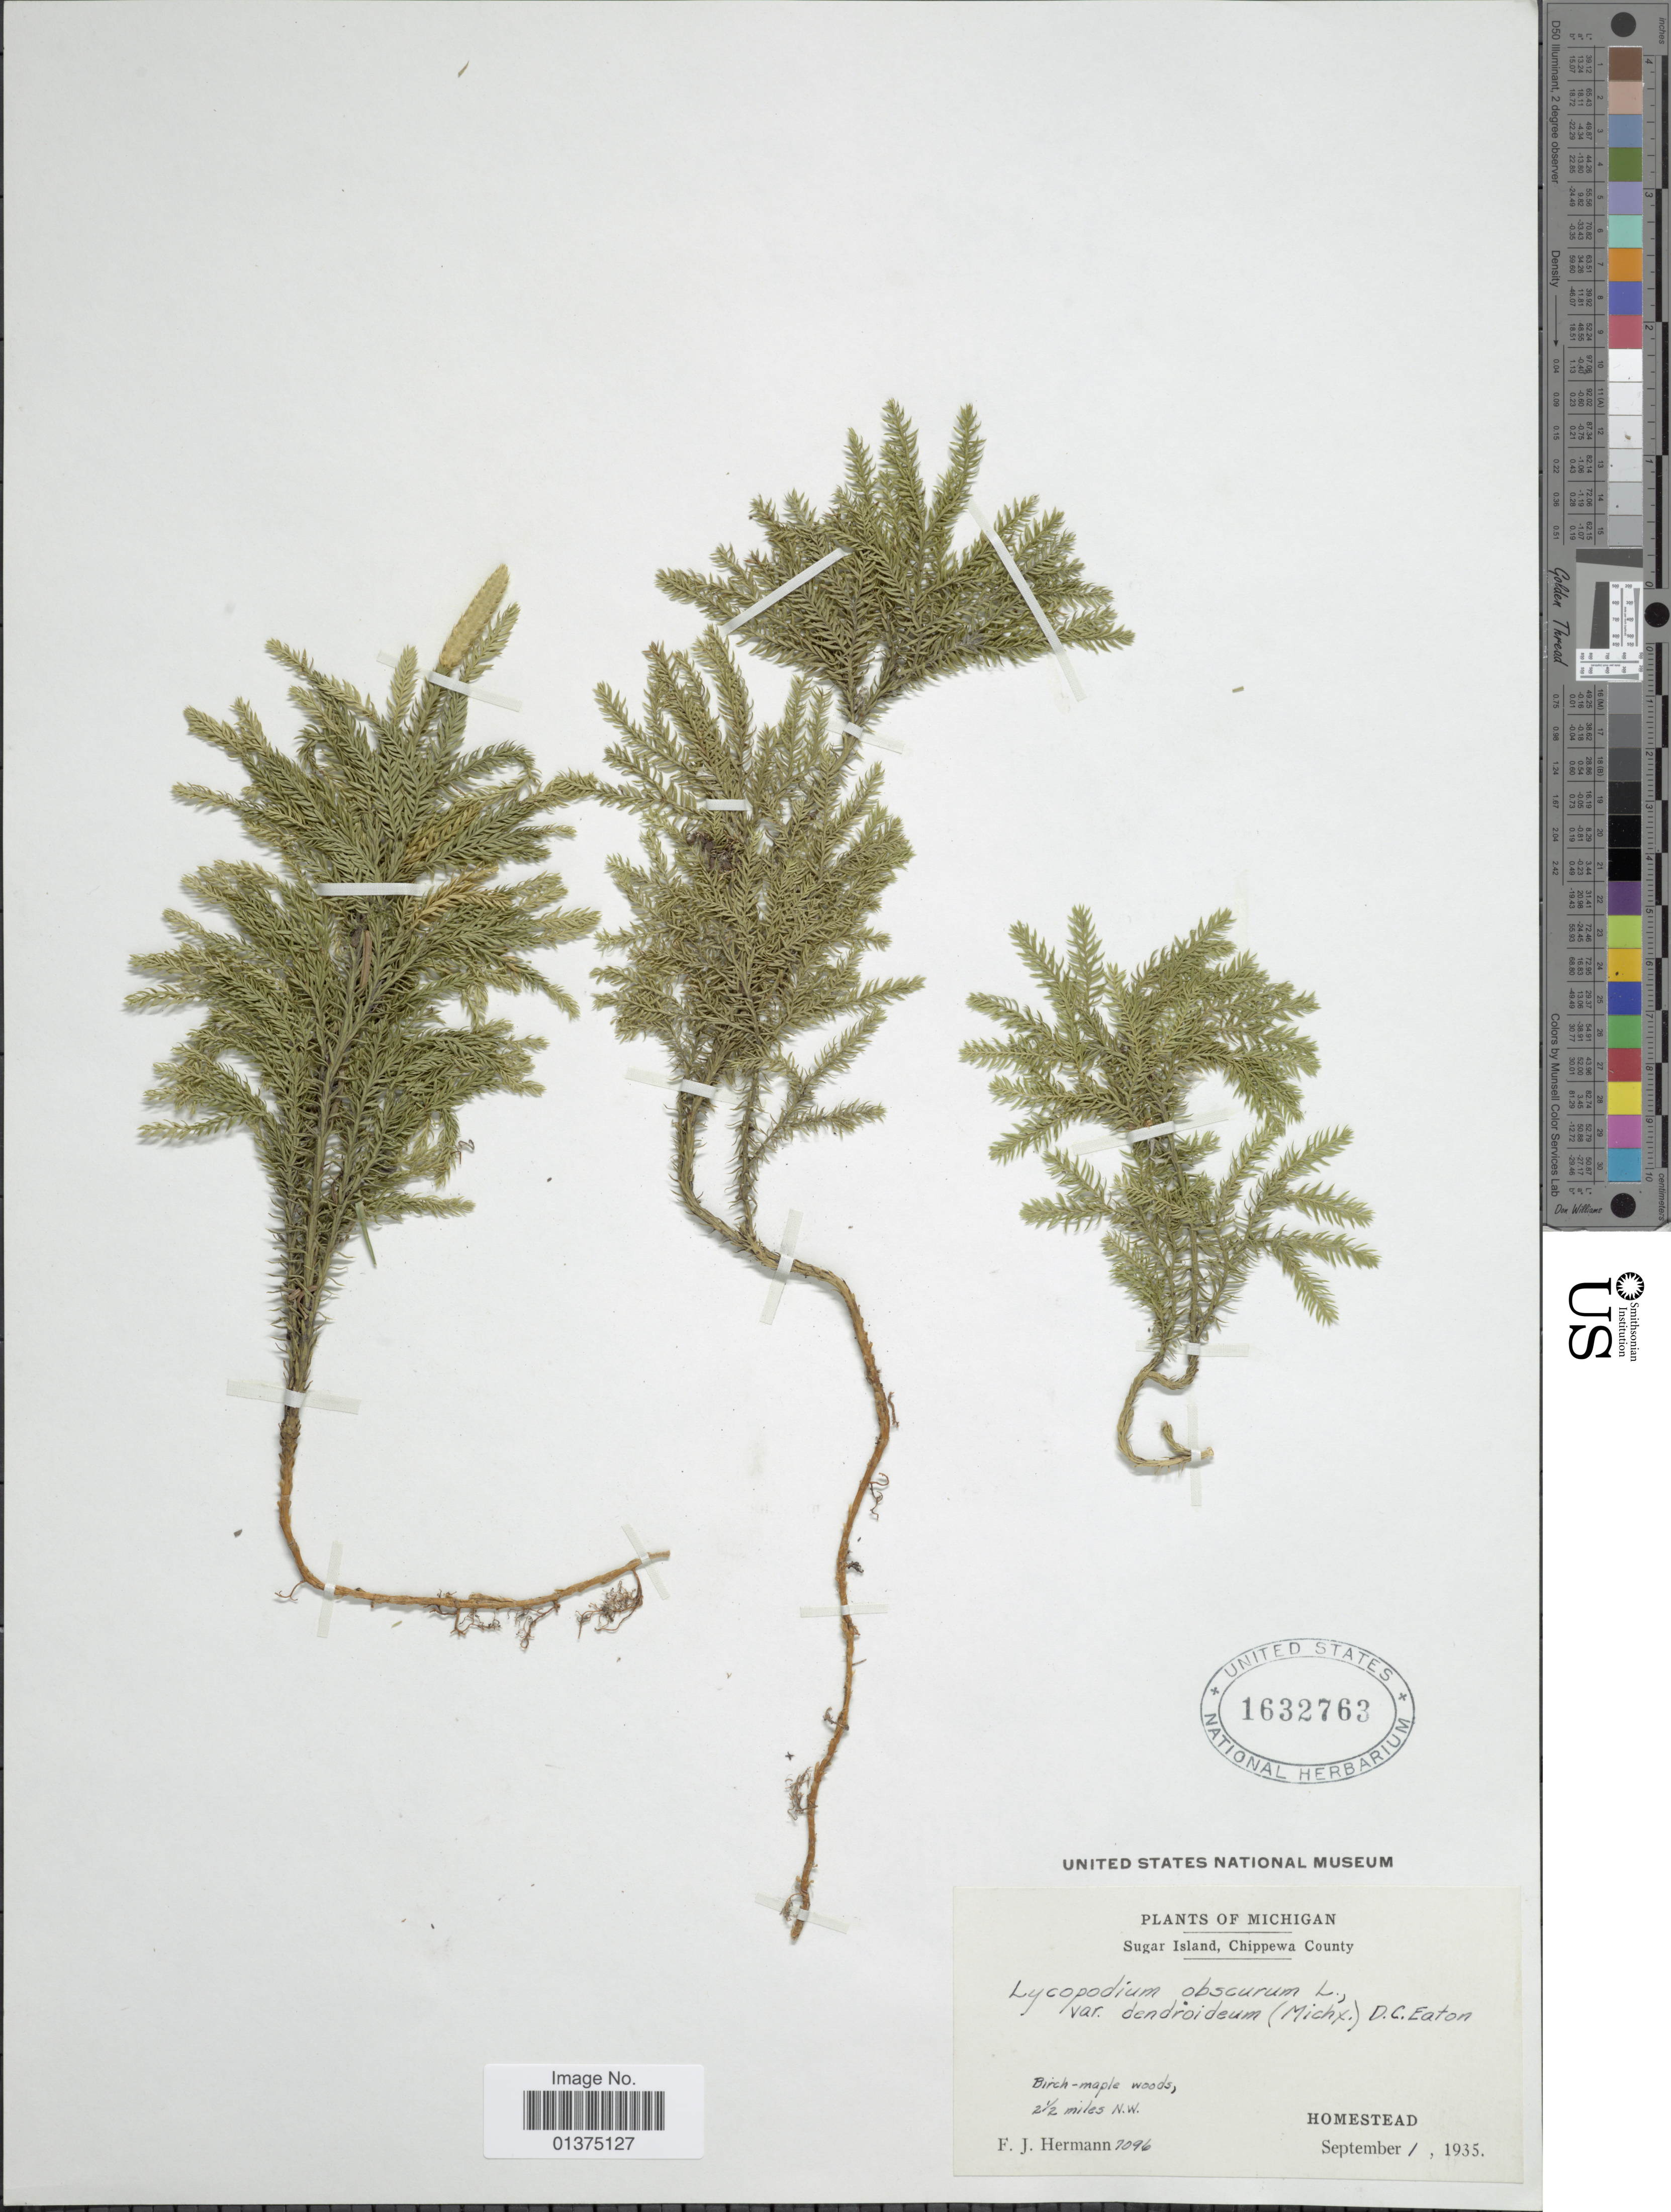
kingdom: Plantae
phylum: Tracheophyta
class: Lycopodiopsida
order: Lycopodiales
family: Lycopodiaceae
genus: Dendrolycopodium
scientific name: Dendrolycopodium dendroideum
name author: (Michx.) A. Haines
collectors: F. J. Hermann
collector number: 7096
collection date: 1935-09-01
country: United States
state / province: Michigan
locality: Sugar Island, Chippewa County, 2½ miles N.W. Homestead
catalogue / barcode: US 1632763